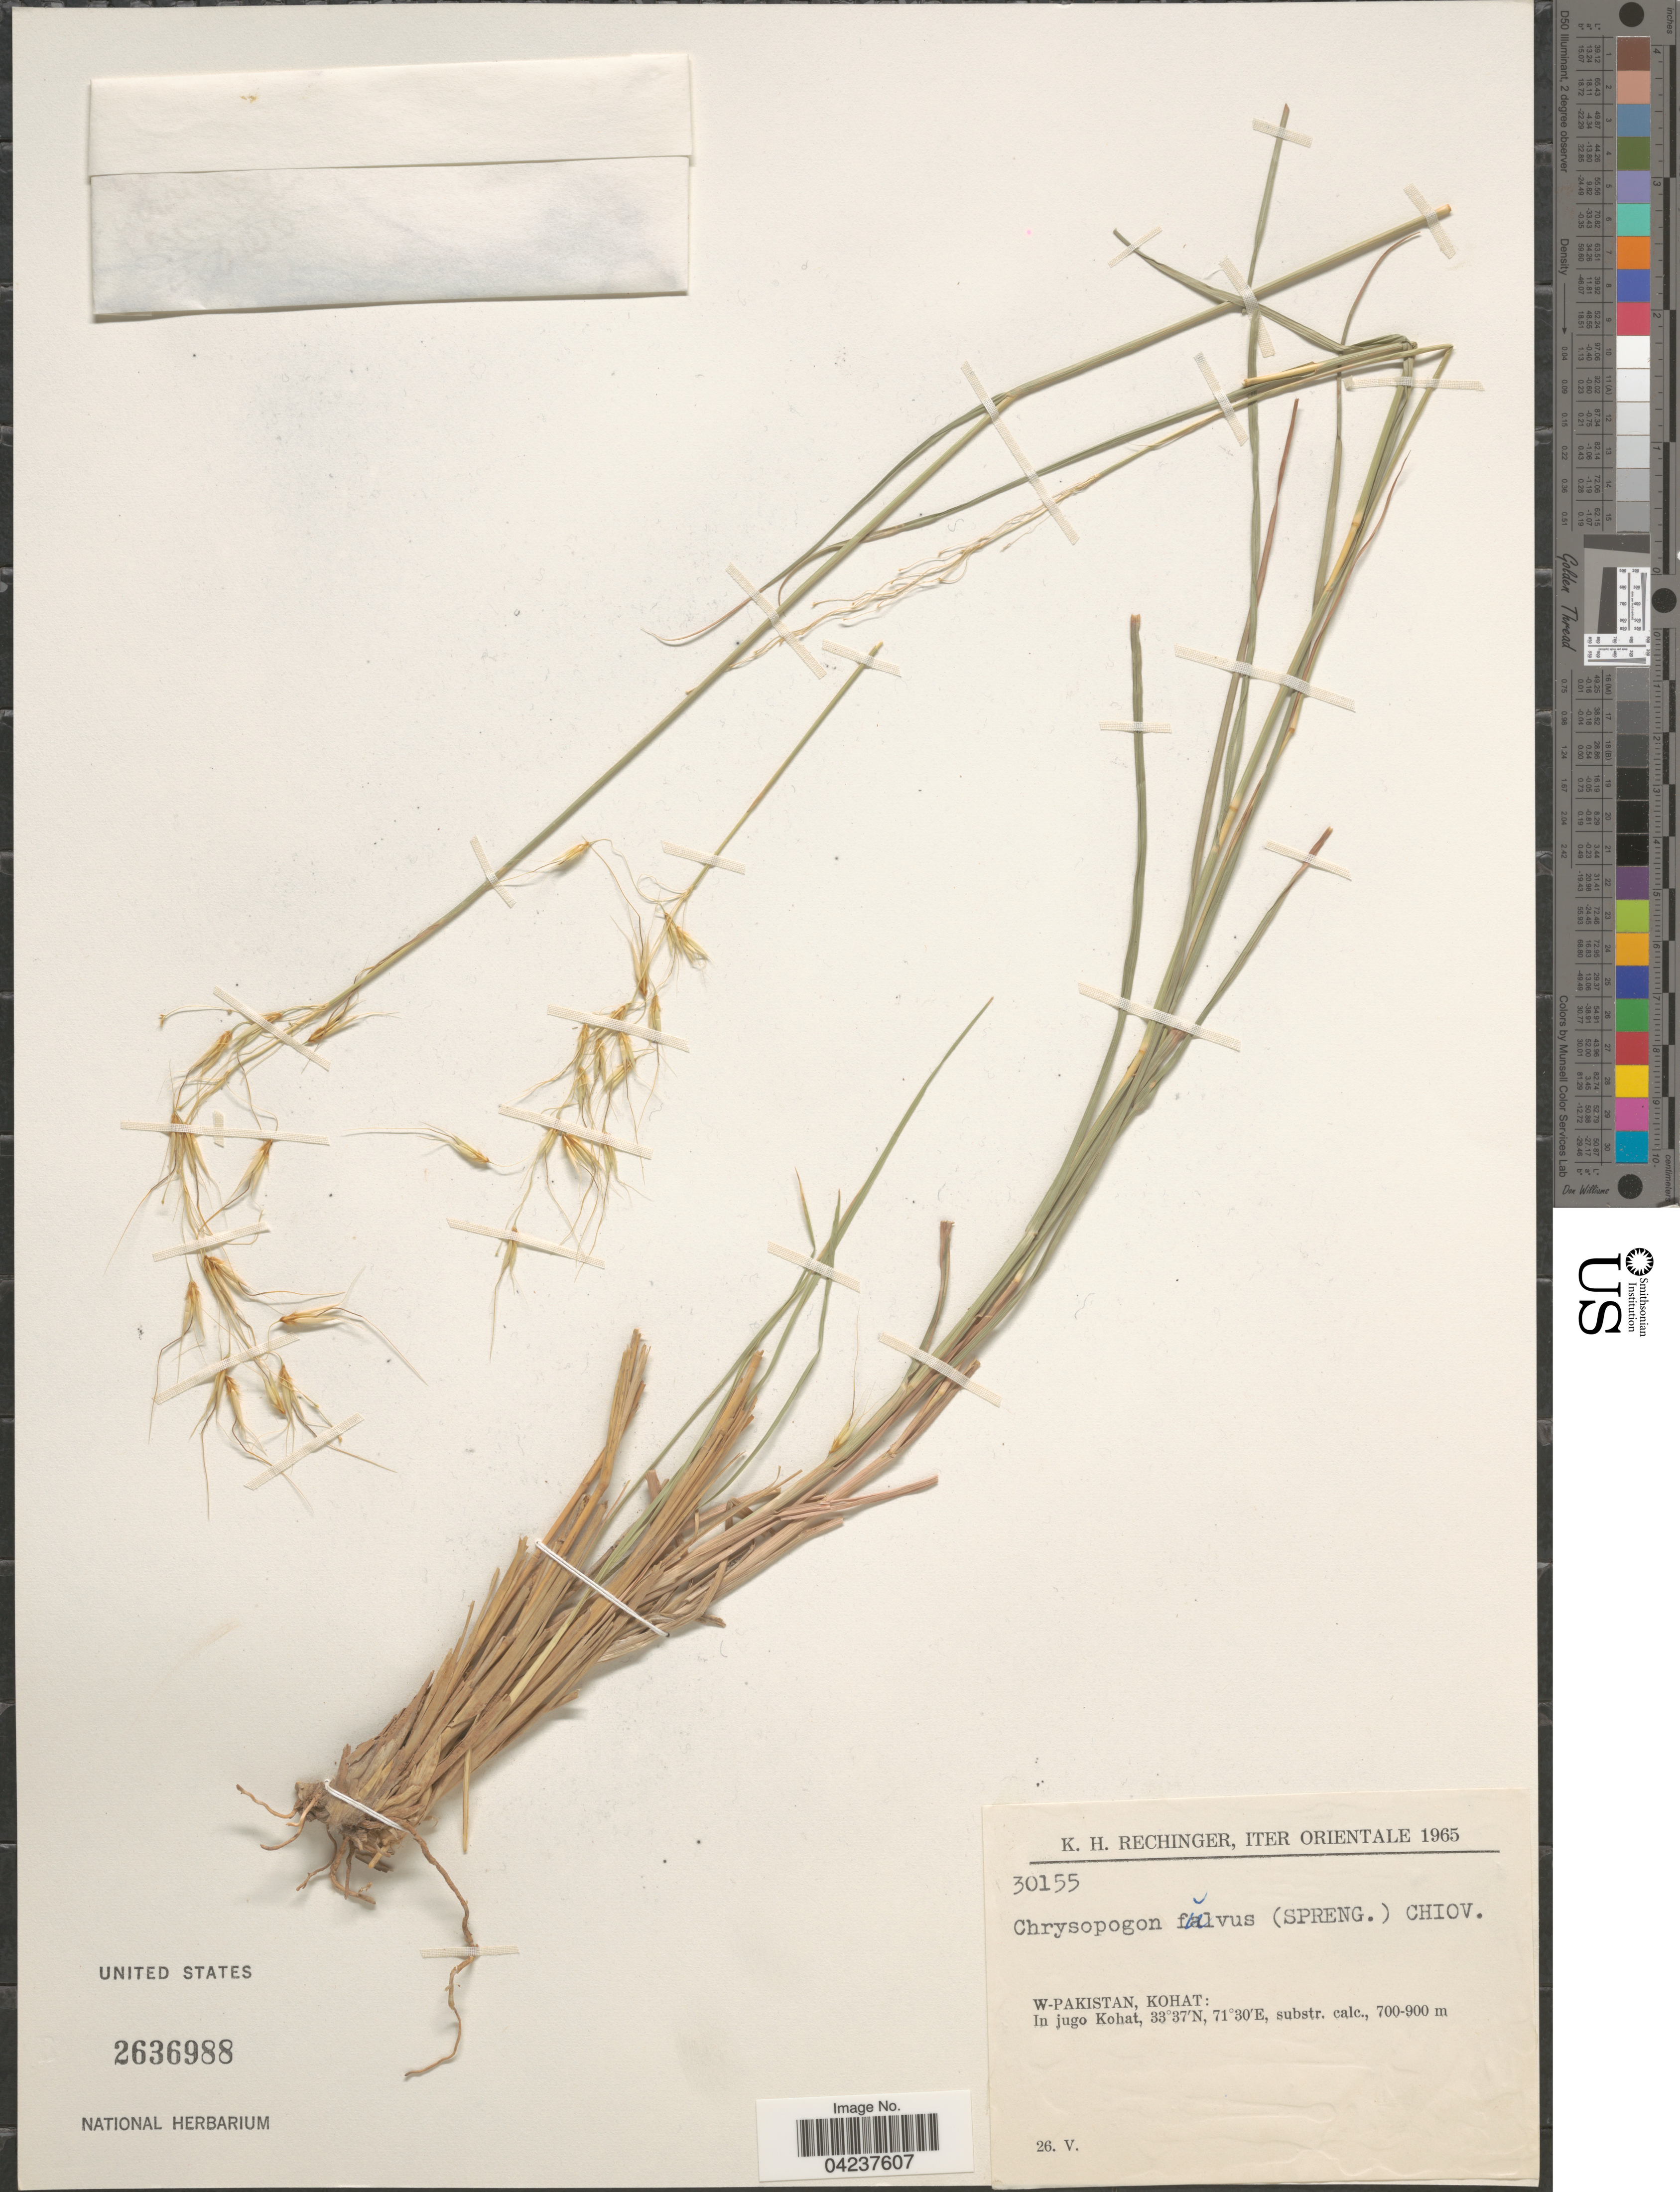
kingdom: Plantae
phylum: Tracheophyta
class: Liliopsida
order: Poales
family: Poaceae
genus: Chrysopogon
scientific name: Chrysopogon fallax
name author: S.T. Blake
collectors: K. H. Rechinger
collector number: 30155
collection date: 1965-05-26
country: Pakistan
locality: Iter Orientale 1965. W-Pakistan, Kohat: In jugo Kohat, substr. calc.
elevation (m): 700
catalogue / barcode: US 2636988